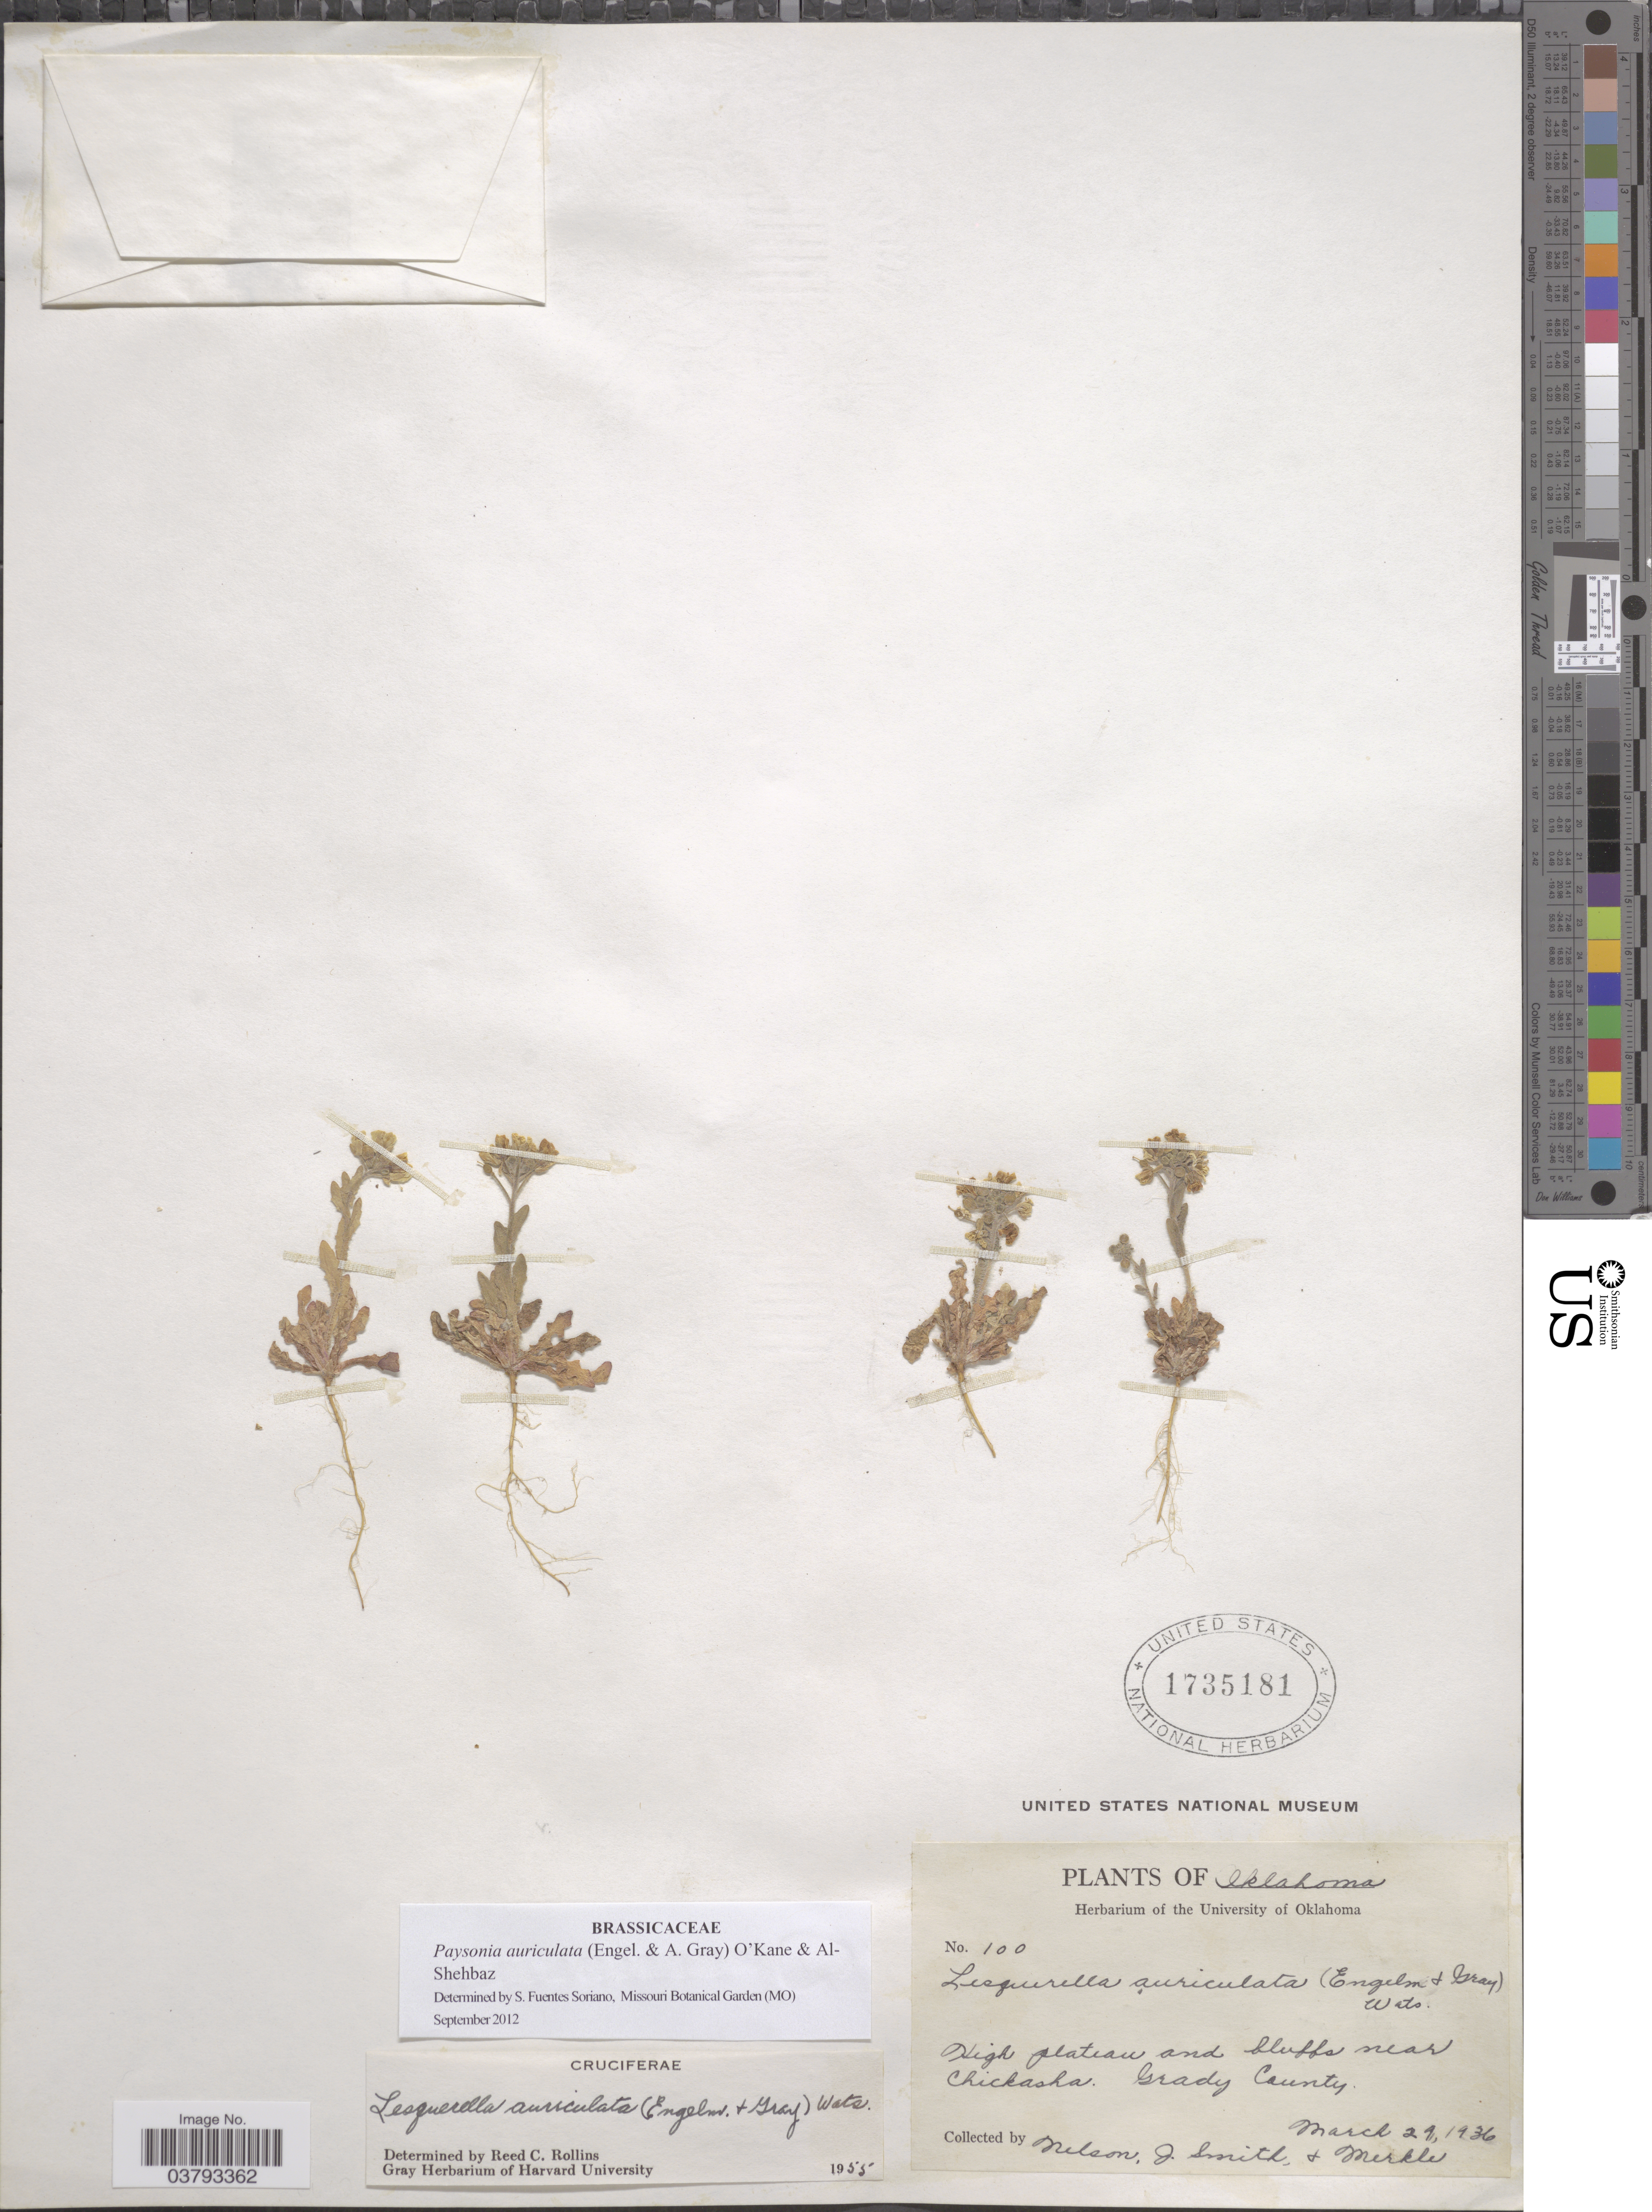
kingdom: Plantae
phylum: Tracheophyta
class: Magnoliopsida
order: Brassicales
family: Brassicaceae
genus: Lesquerella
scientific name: Lesquerella auriculata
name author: (Engelm. & A. Gray) S. Watson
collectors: Nelson, --, J. Smith & Merkle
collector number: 100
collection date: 1936-03-29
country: United States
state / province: Oklahoma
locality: High plateau and bluffs near Chickasha Grady County.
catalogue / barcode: US 1735181